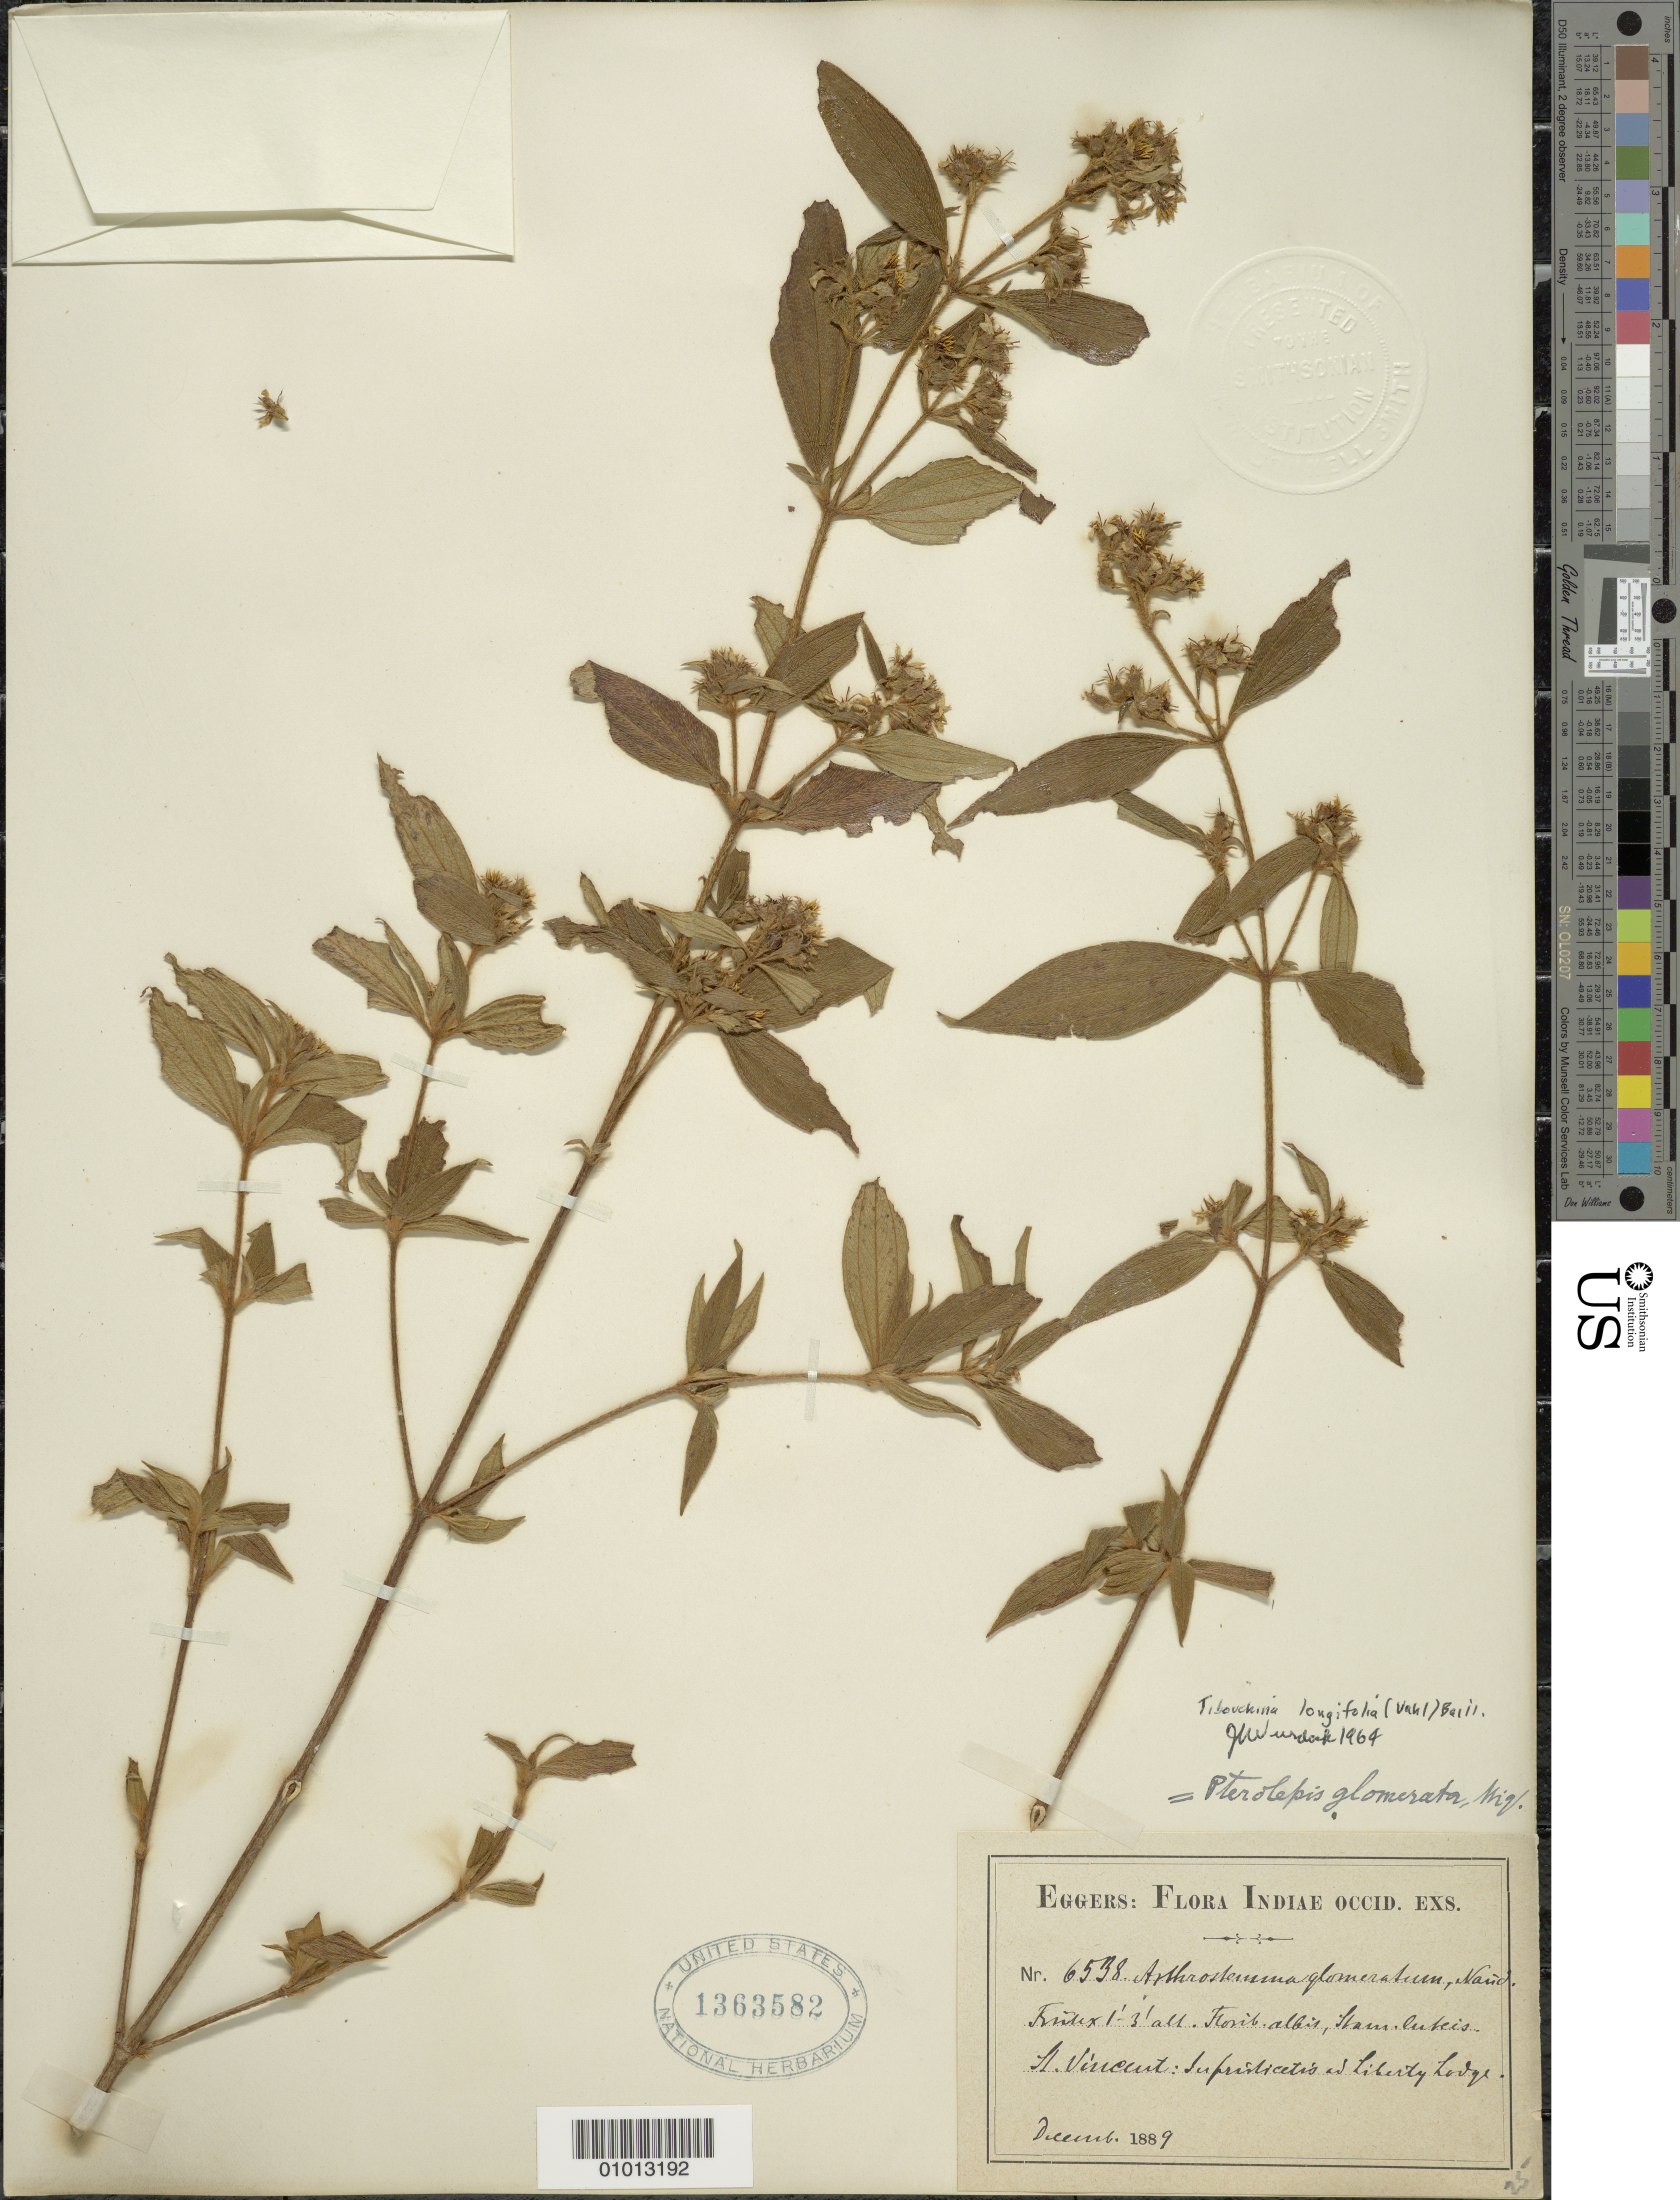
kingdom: Plantae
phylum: Tracheophyta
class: Magnoliopsida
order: Myrtales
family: Melastomataceae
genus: Chaetogastra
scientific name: Chaetogastra longifolia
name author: (Vahl) DC.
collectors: H. F. A. von Eggers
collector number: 6538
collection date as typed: Dec 1889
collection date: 1889-12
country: St. Vincent - Grenadines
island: St. Vincent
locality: Liberty Lodge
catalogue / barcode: US 1363582